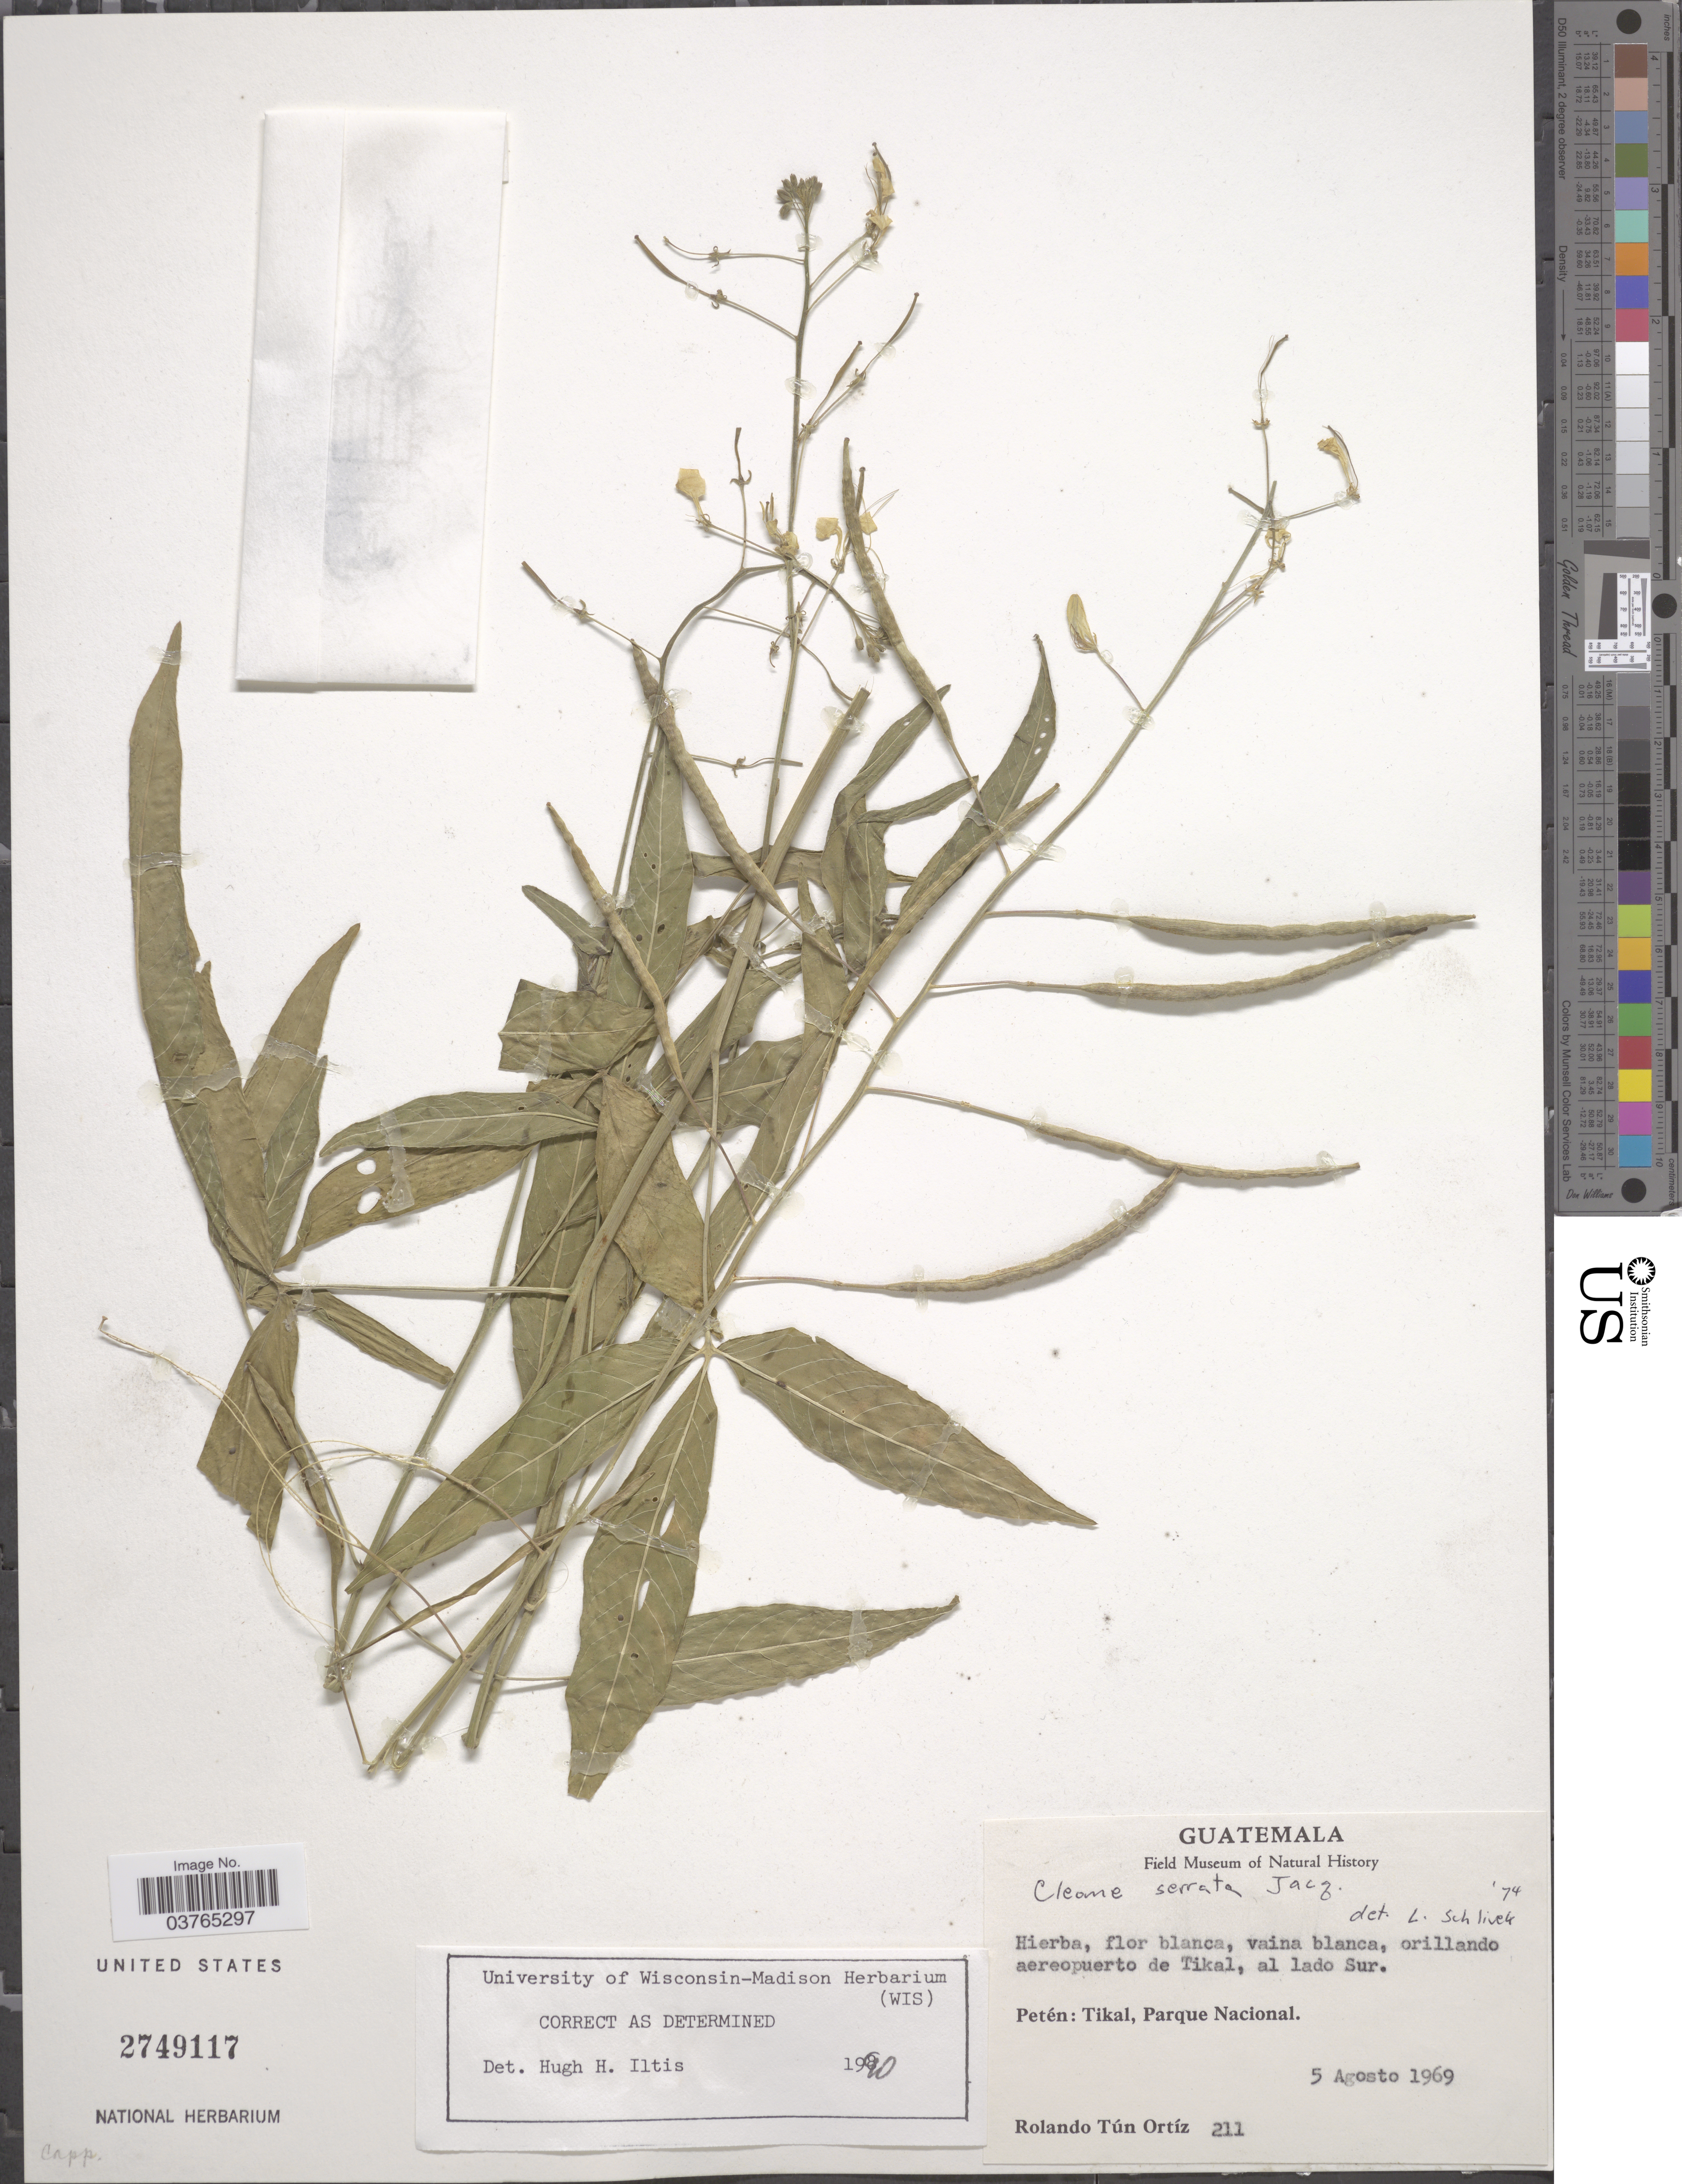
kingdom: Plantae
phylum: Tracheophyta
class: Magnoliopsida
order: Brassicales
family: Cleomaceae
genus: Cleoserrata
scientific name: Cleoserrata serrata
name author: (Jacq.) Iltis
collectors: R. Tún Ortíz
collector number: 211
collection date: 1969-08-05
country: Guatemala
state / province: El Peten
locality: Orillando aereopuerto de Tikal, al lado Sur. Petén: Tikal, Parque Nacional.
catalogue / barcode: US 2749117